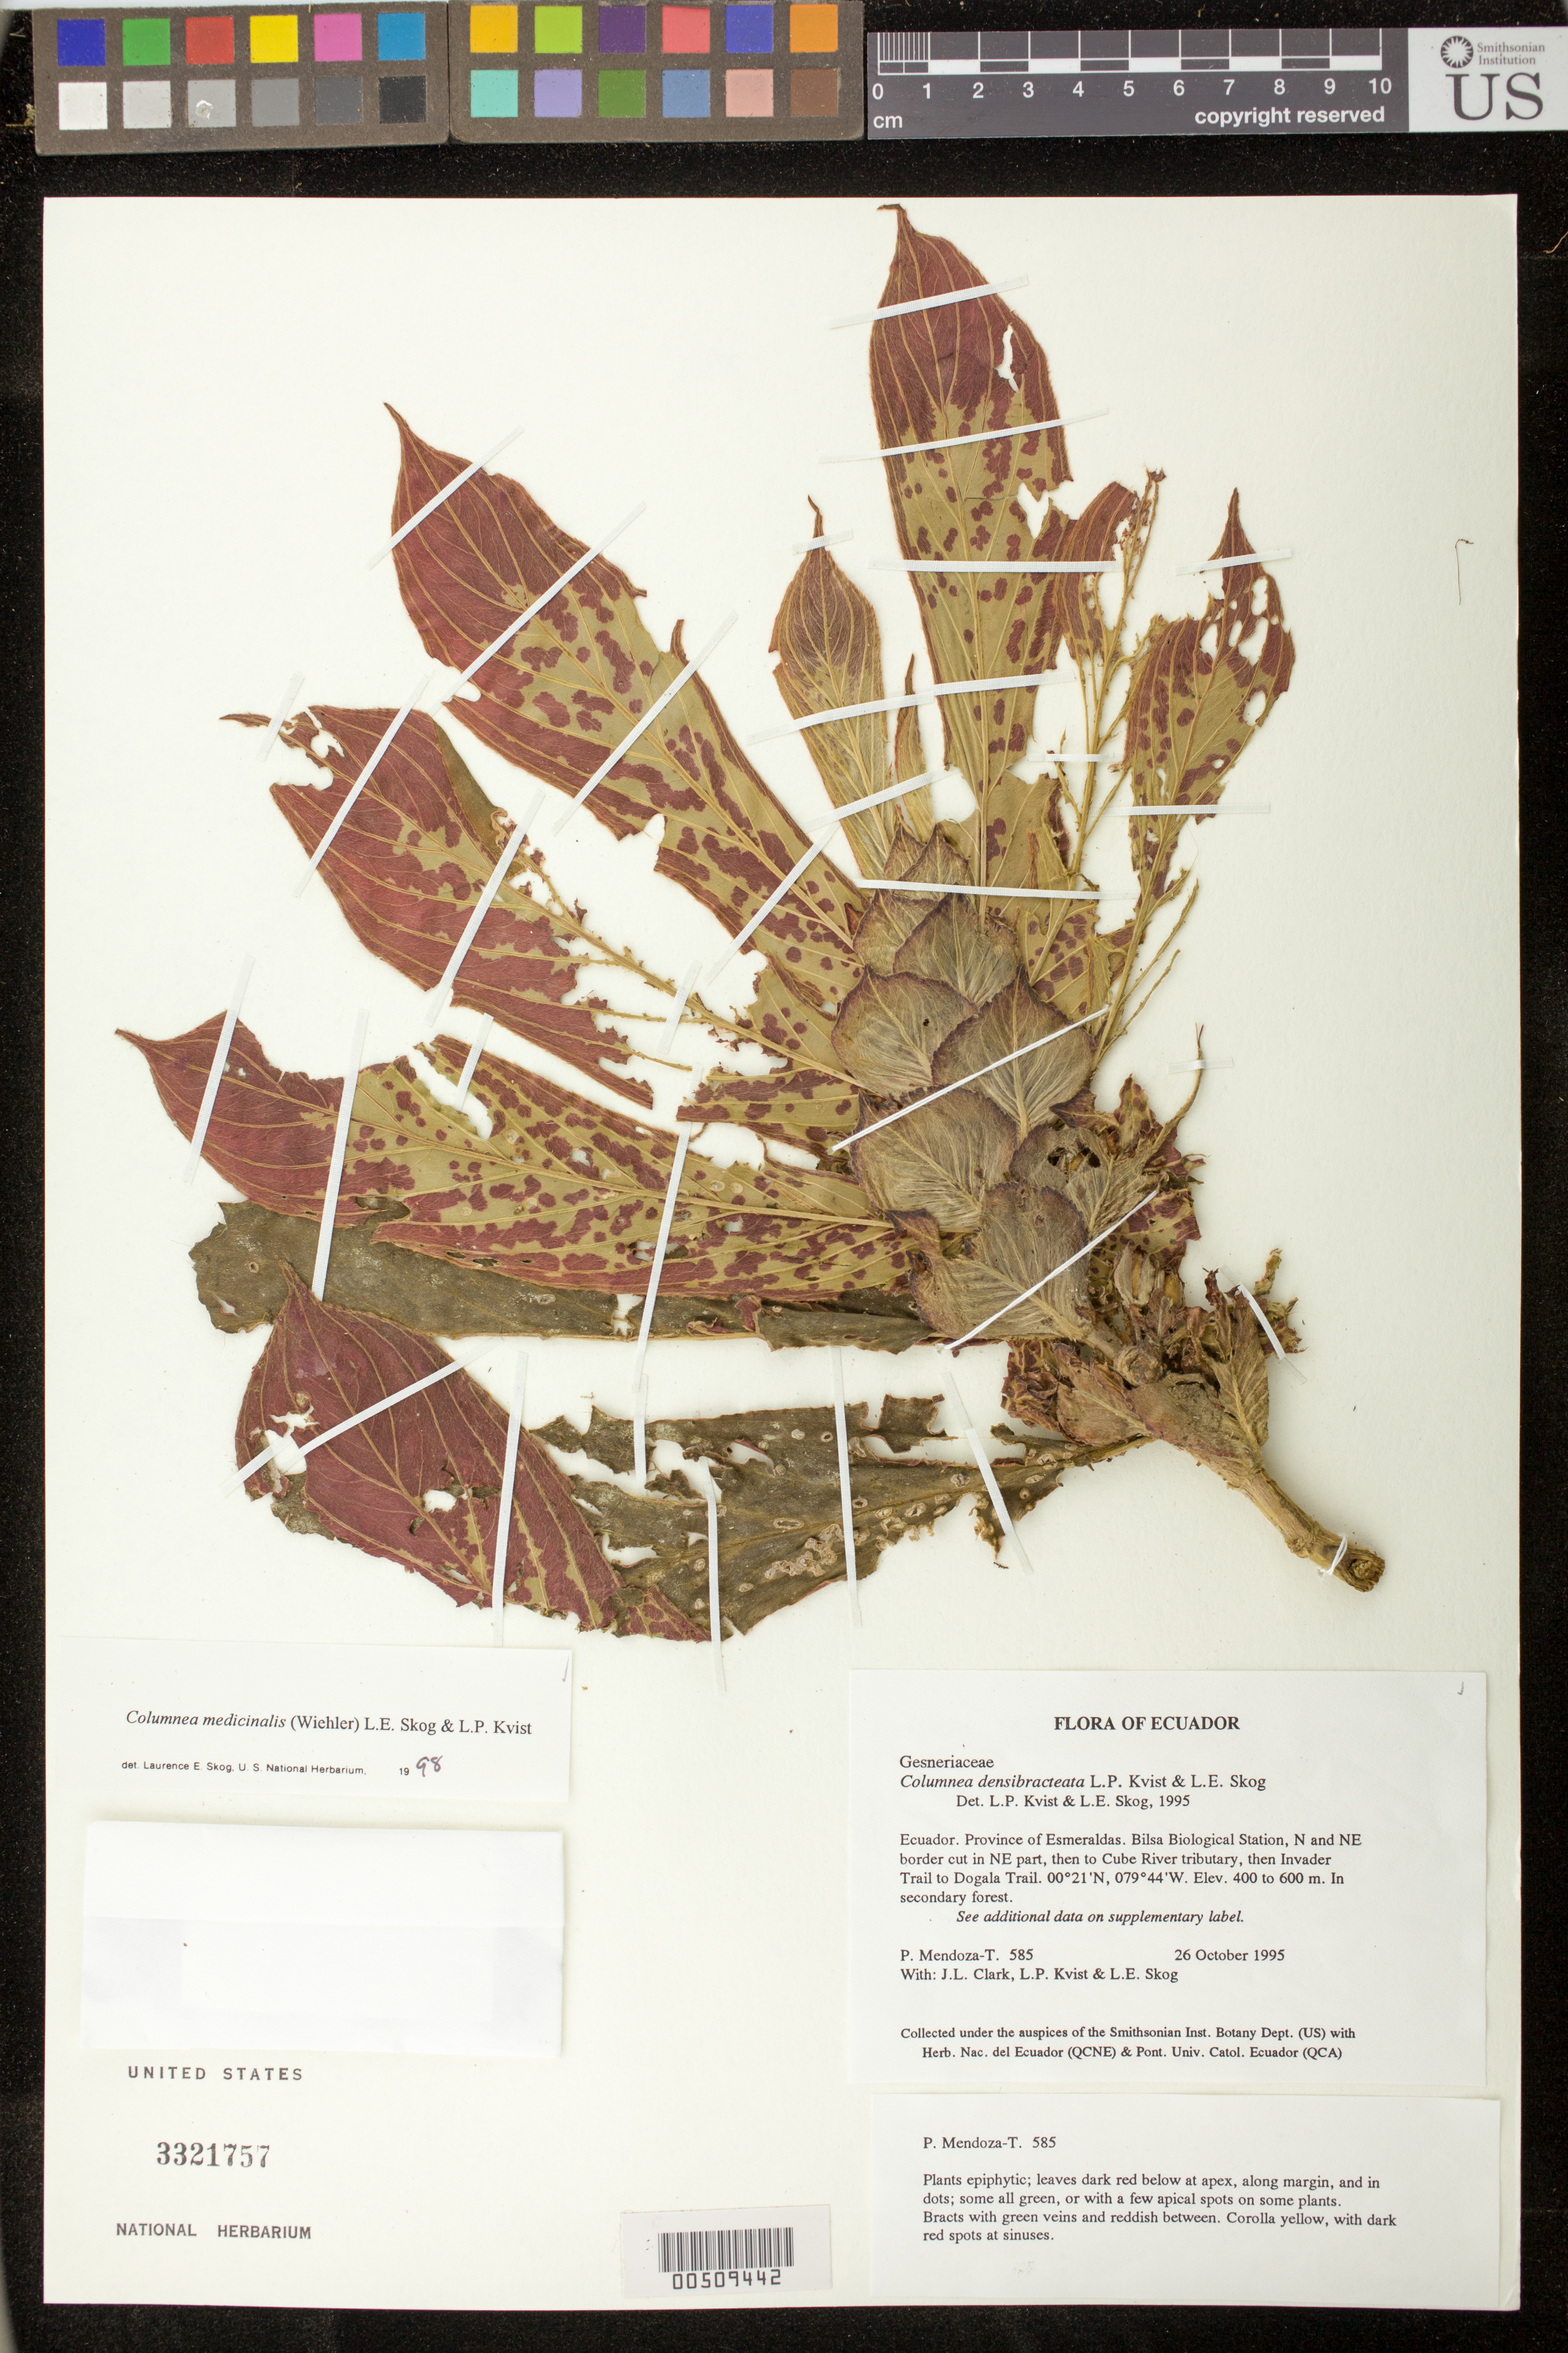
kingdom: Plantae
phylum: Tracheophyta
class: Magnoliopsida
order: Lamiales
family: Gesneriaceae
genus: Columnea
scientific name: Columnea medicinalis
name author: (Wiehler) L.E. Skog & L.P. Kvist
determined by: Skog, Laurence E.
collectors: P. Mendoza-T., J. L. Clark, L. P. Kvist & L. E. Skog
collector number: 585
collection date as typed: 26 Oct 1995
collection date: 1995-10-26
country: Ecuador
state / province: Esmeraldas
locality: Bilsa Biological Station, N and NE border cut in NE part, then to Cube River tributary, then Invader Trail to Dogala Trail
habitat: In secondary forest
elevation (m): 400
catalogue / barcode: US 3321757